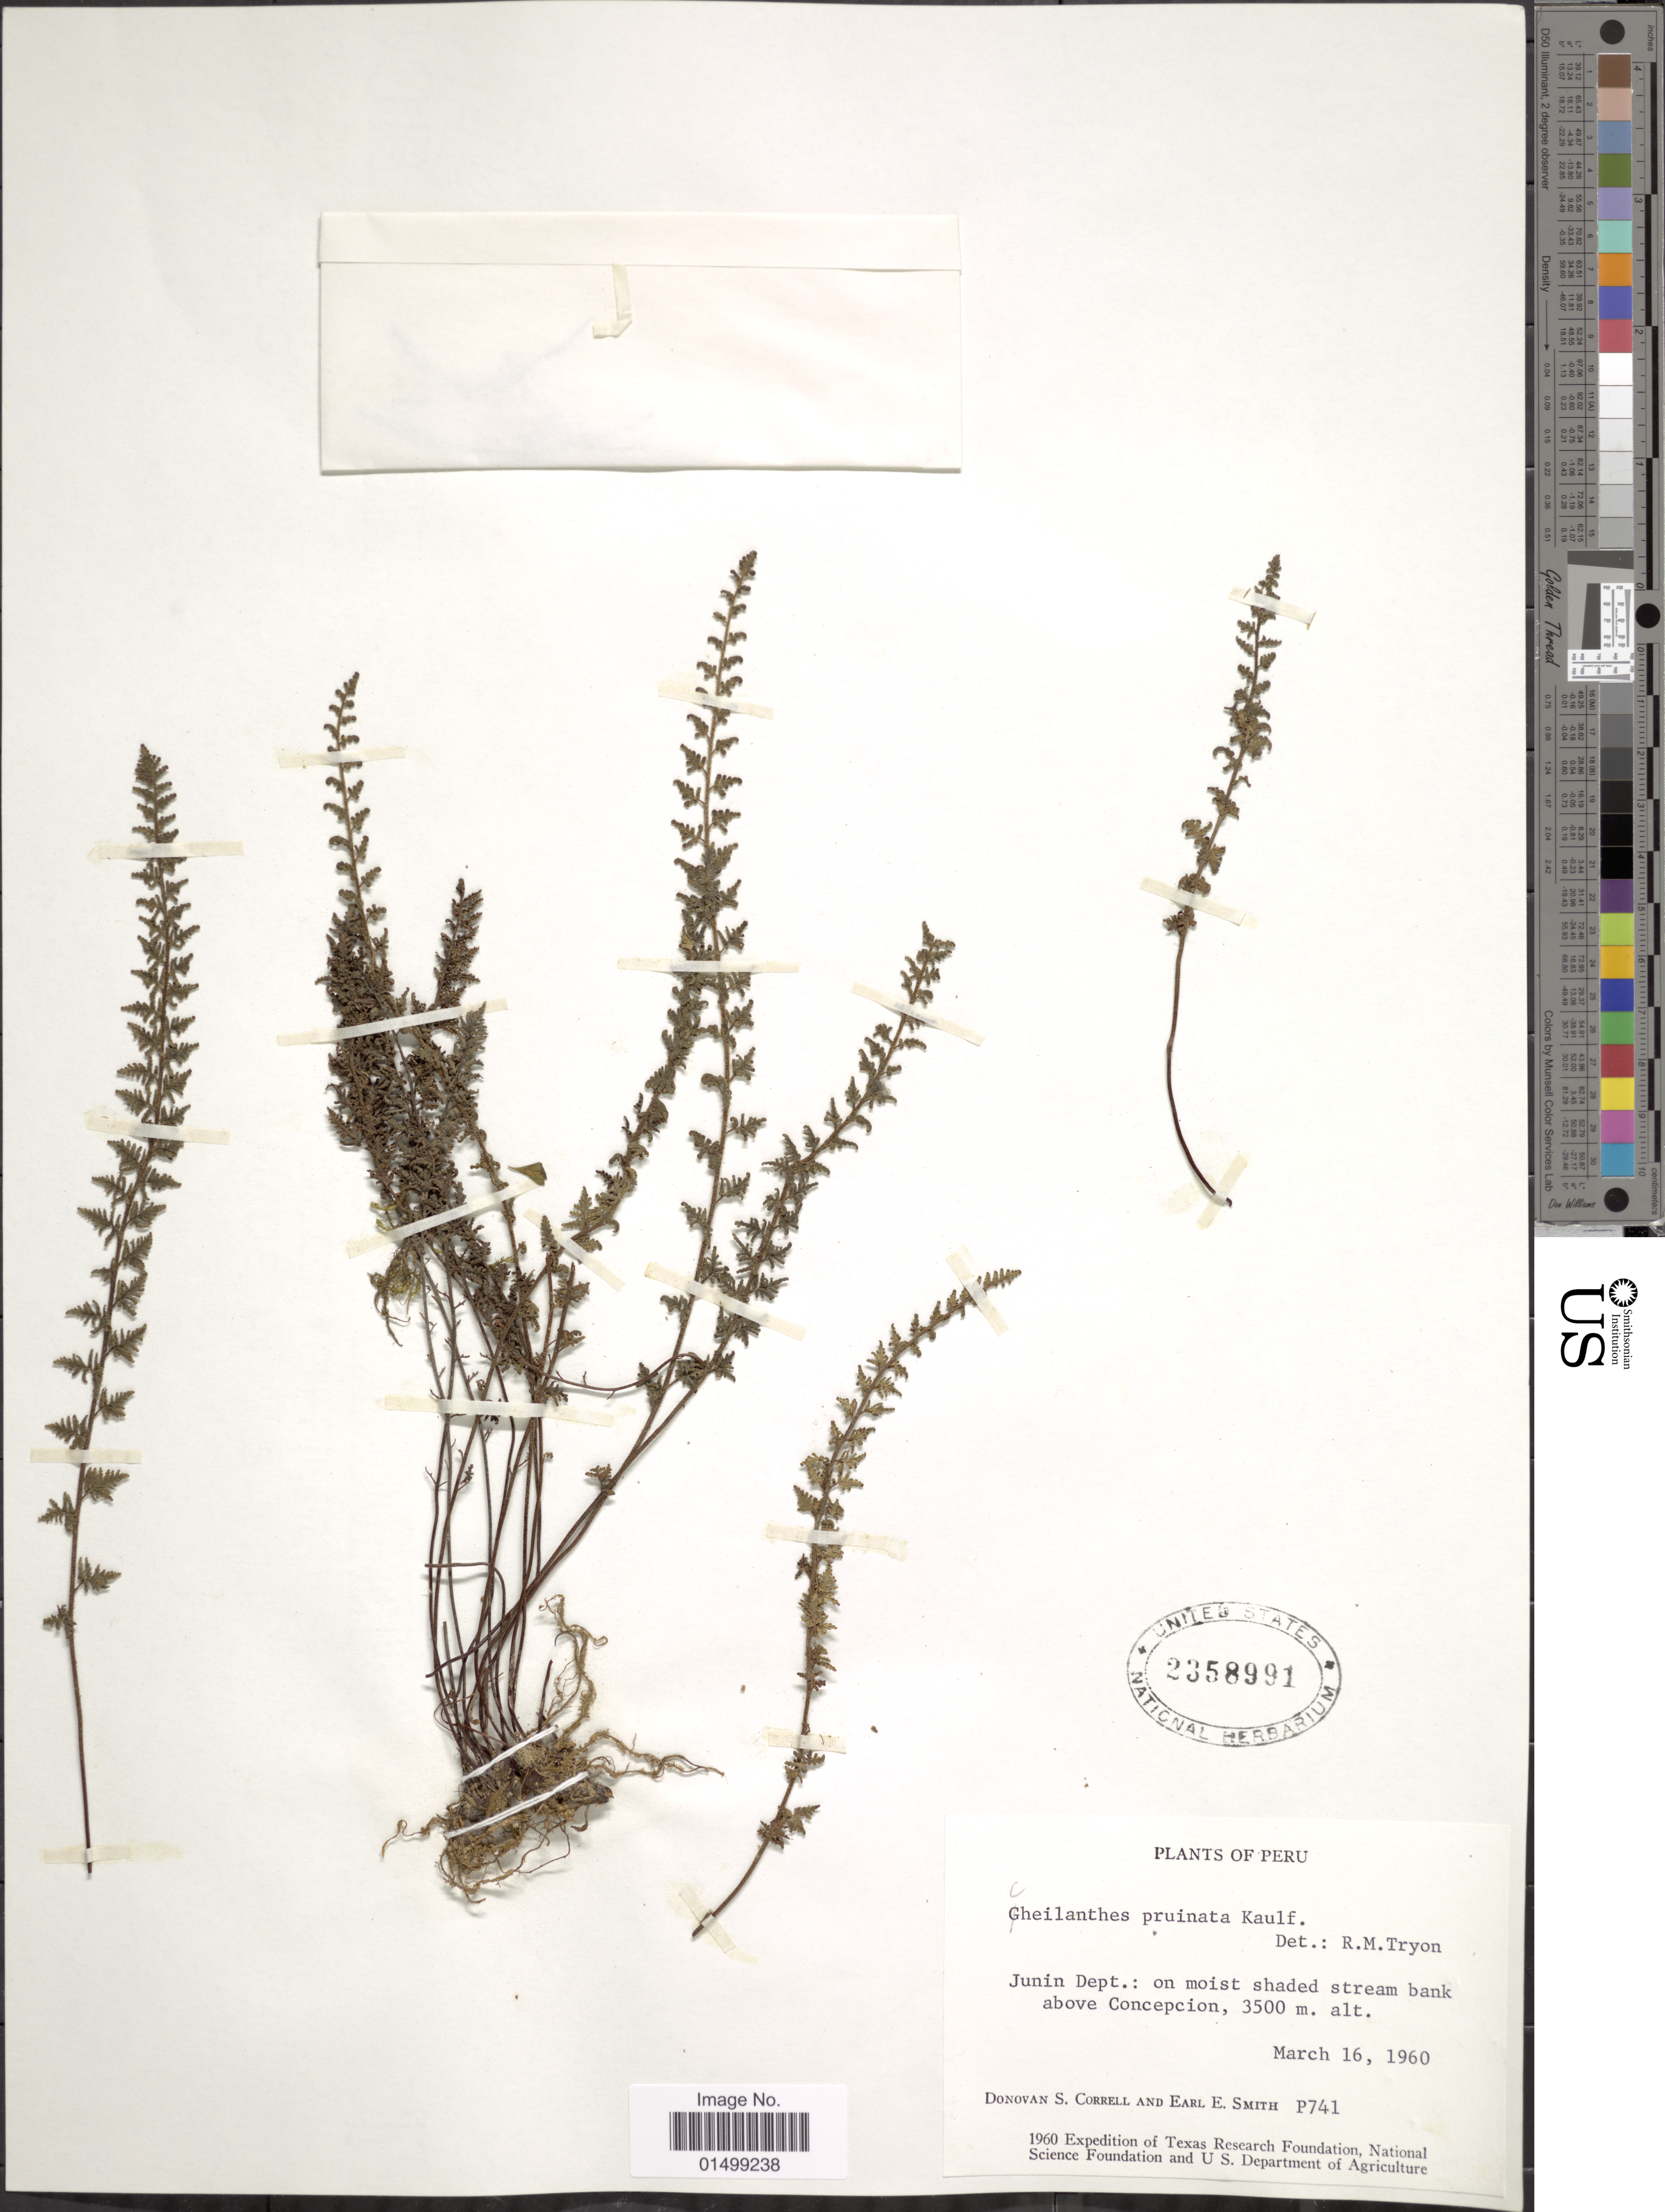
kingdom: Plantae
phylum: Tracheophyta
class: Polypodiopsida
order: Polypodiales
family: Pteridaceae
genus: Cheilanthes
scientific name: Cheilanthes pruinata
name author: Kaulf.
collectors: D. S. Correll & E. E. Smith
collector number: P741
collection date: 1960-03-16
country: Peru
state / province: Junín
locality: On moist shaded stream bank above Concepcion.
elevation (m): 3500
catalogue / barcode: US 2358991